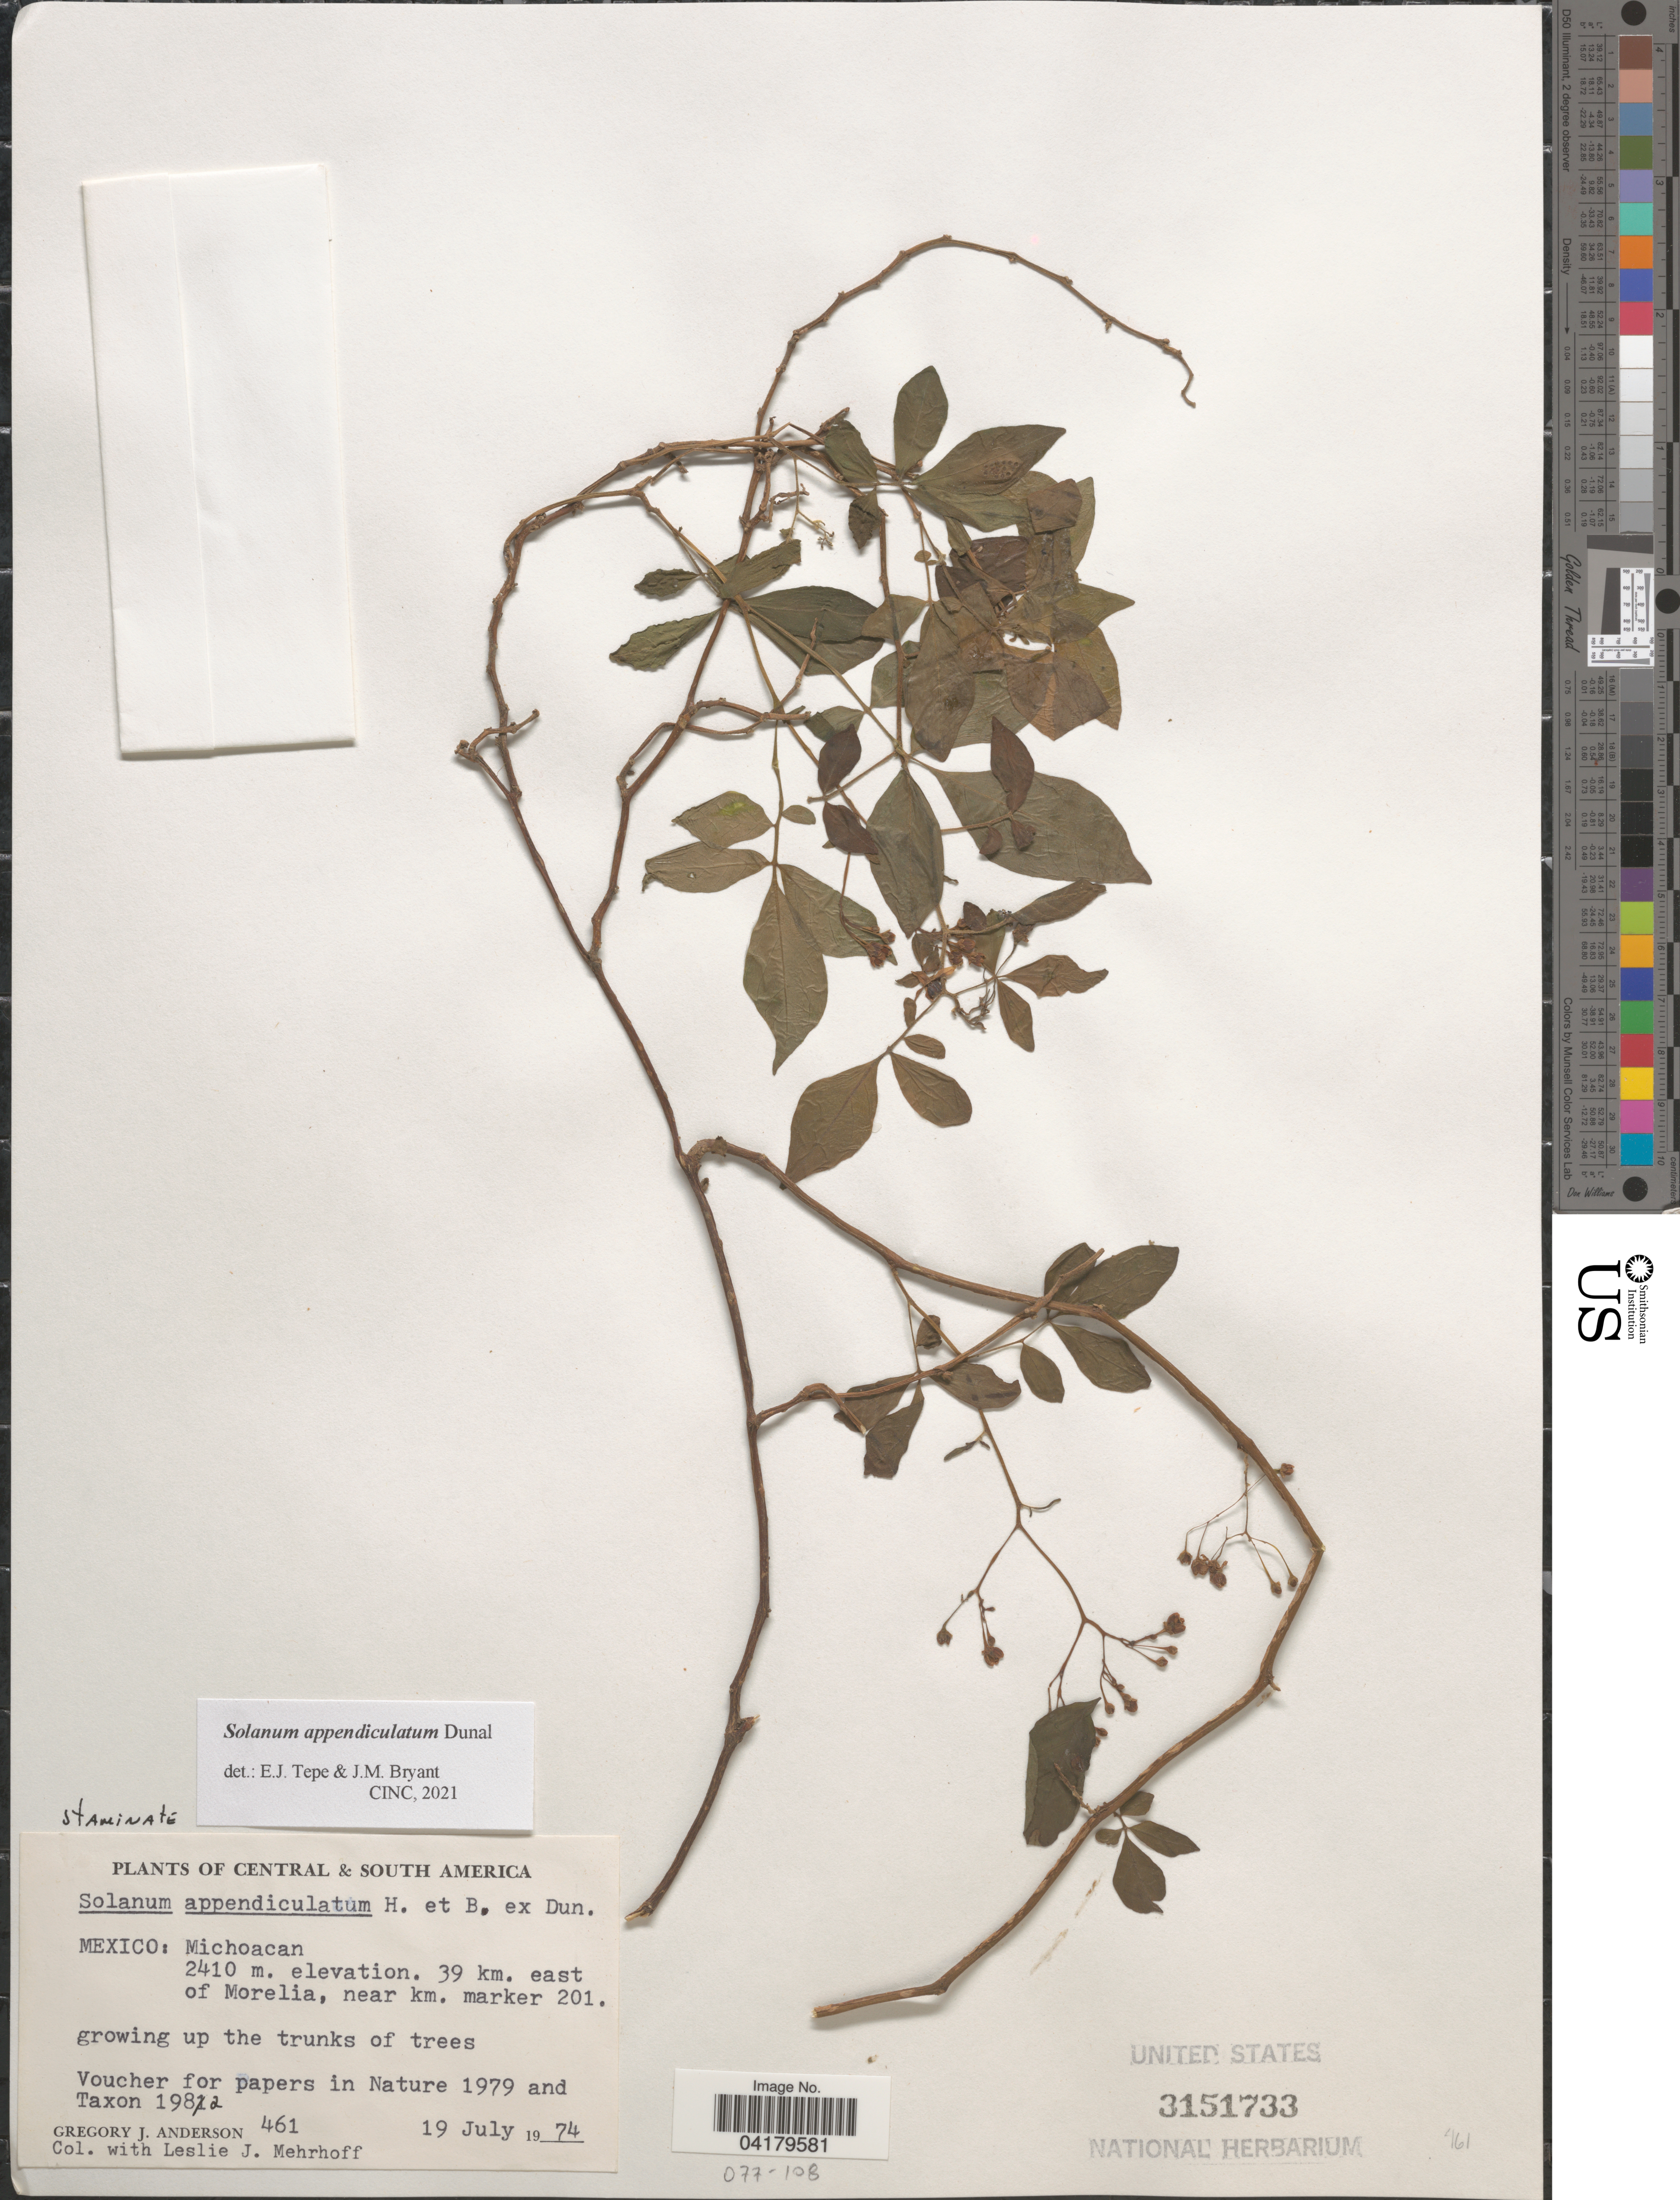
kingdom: Plantae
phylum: Tracheophyta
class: Magnoliopsida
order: Solanales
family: Solanaceae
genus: Solanum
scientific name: Solanum appendiculatum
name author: Humb. & Bonpl. ex Dunal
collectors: G. J. Anderson & L. Mehrhoff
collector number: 461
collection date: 1974-07-19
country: Mexico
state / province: Michoacán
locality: Central & South America. 39 km. east of Morelia, near km. marker 201.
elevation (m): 2410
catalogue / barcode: US 3151733